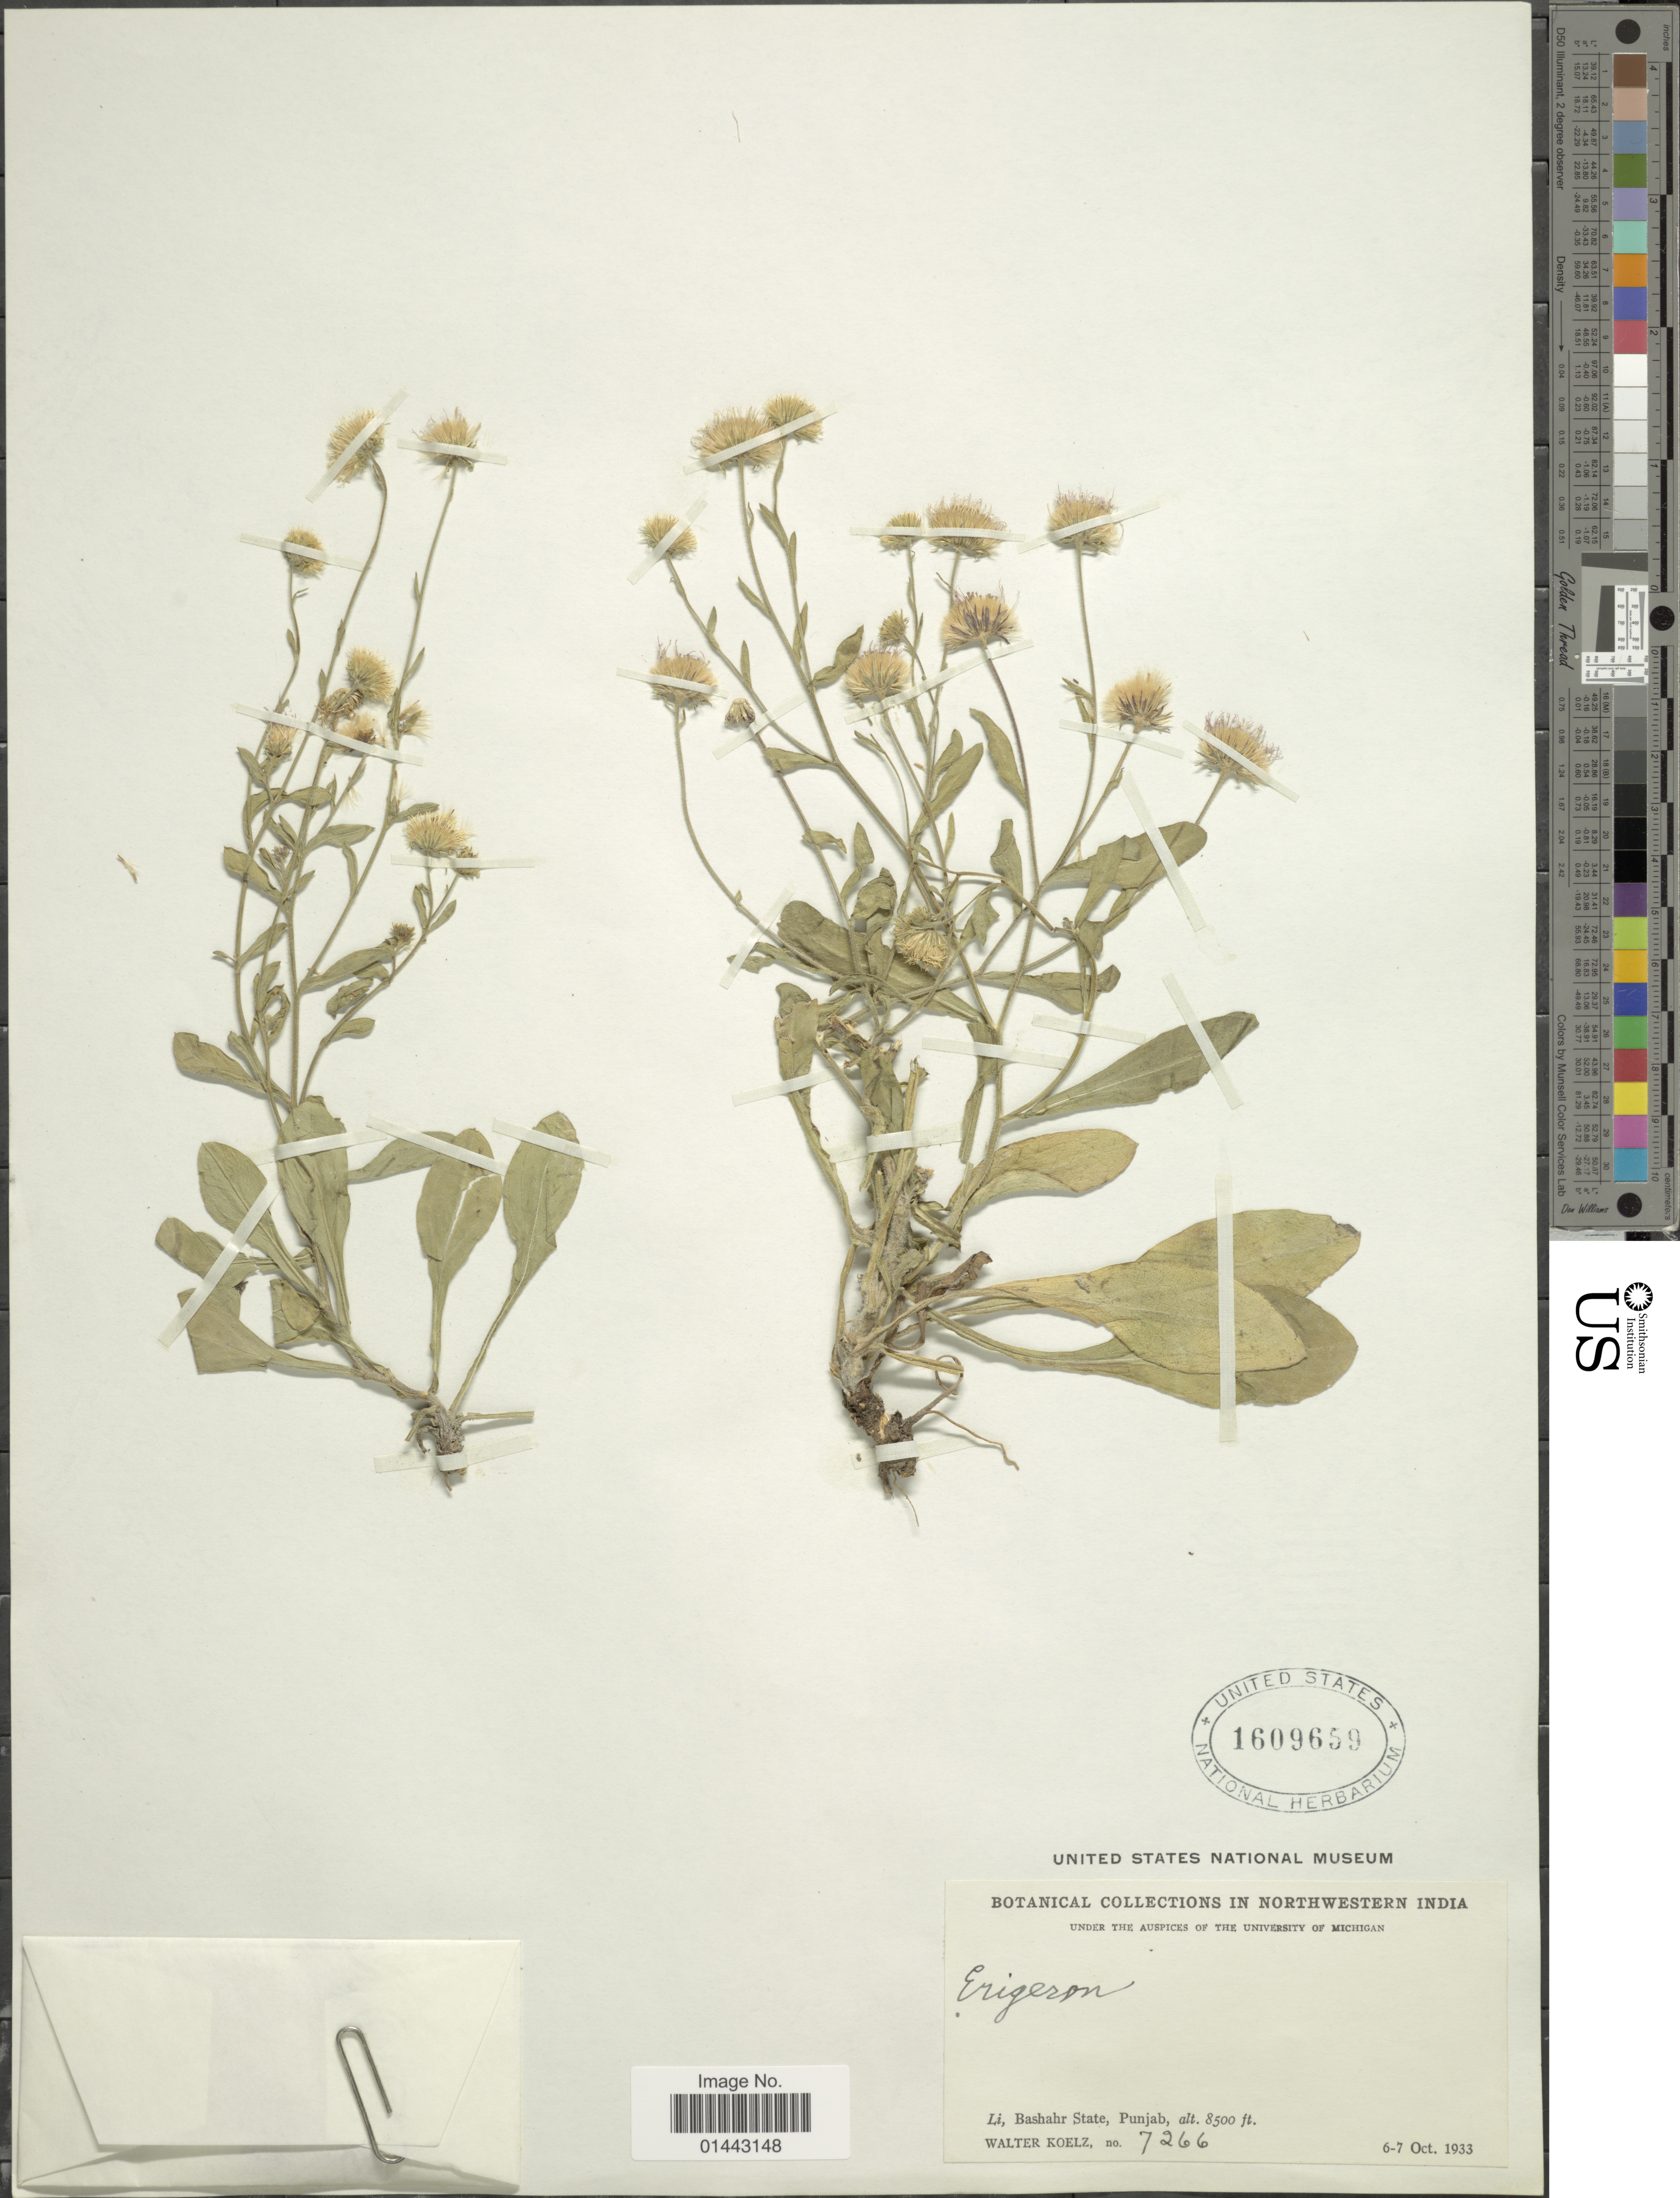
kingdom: Plantae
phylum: Tracheophyta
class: Magnoliopsida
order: Asterales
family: Asteraceae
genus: Erigeron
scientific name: Erigeron sp.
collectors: W. N. Koelz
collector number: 7266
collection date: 1933-10-06/1933-10-07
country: India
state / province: Punjab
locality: Northwestern India, Li, Bashahr State.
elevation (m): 2591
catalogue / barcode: US 1609659